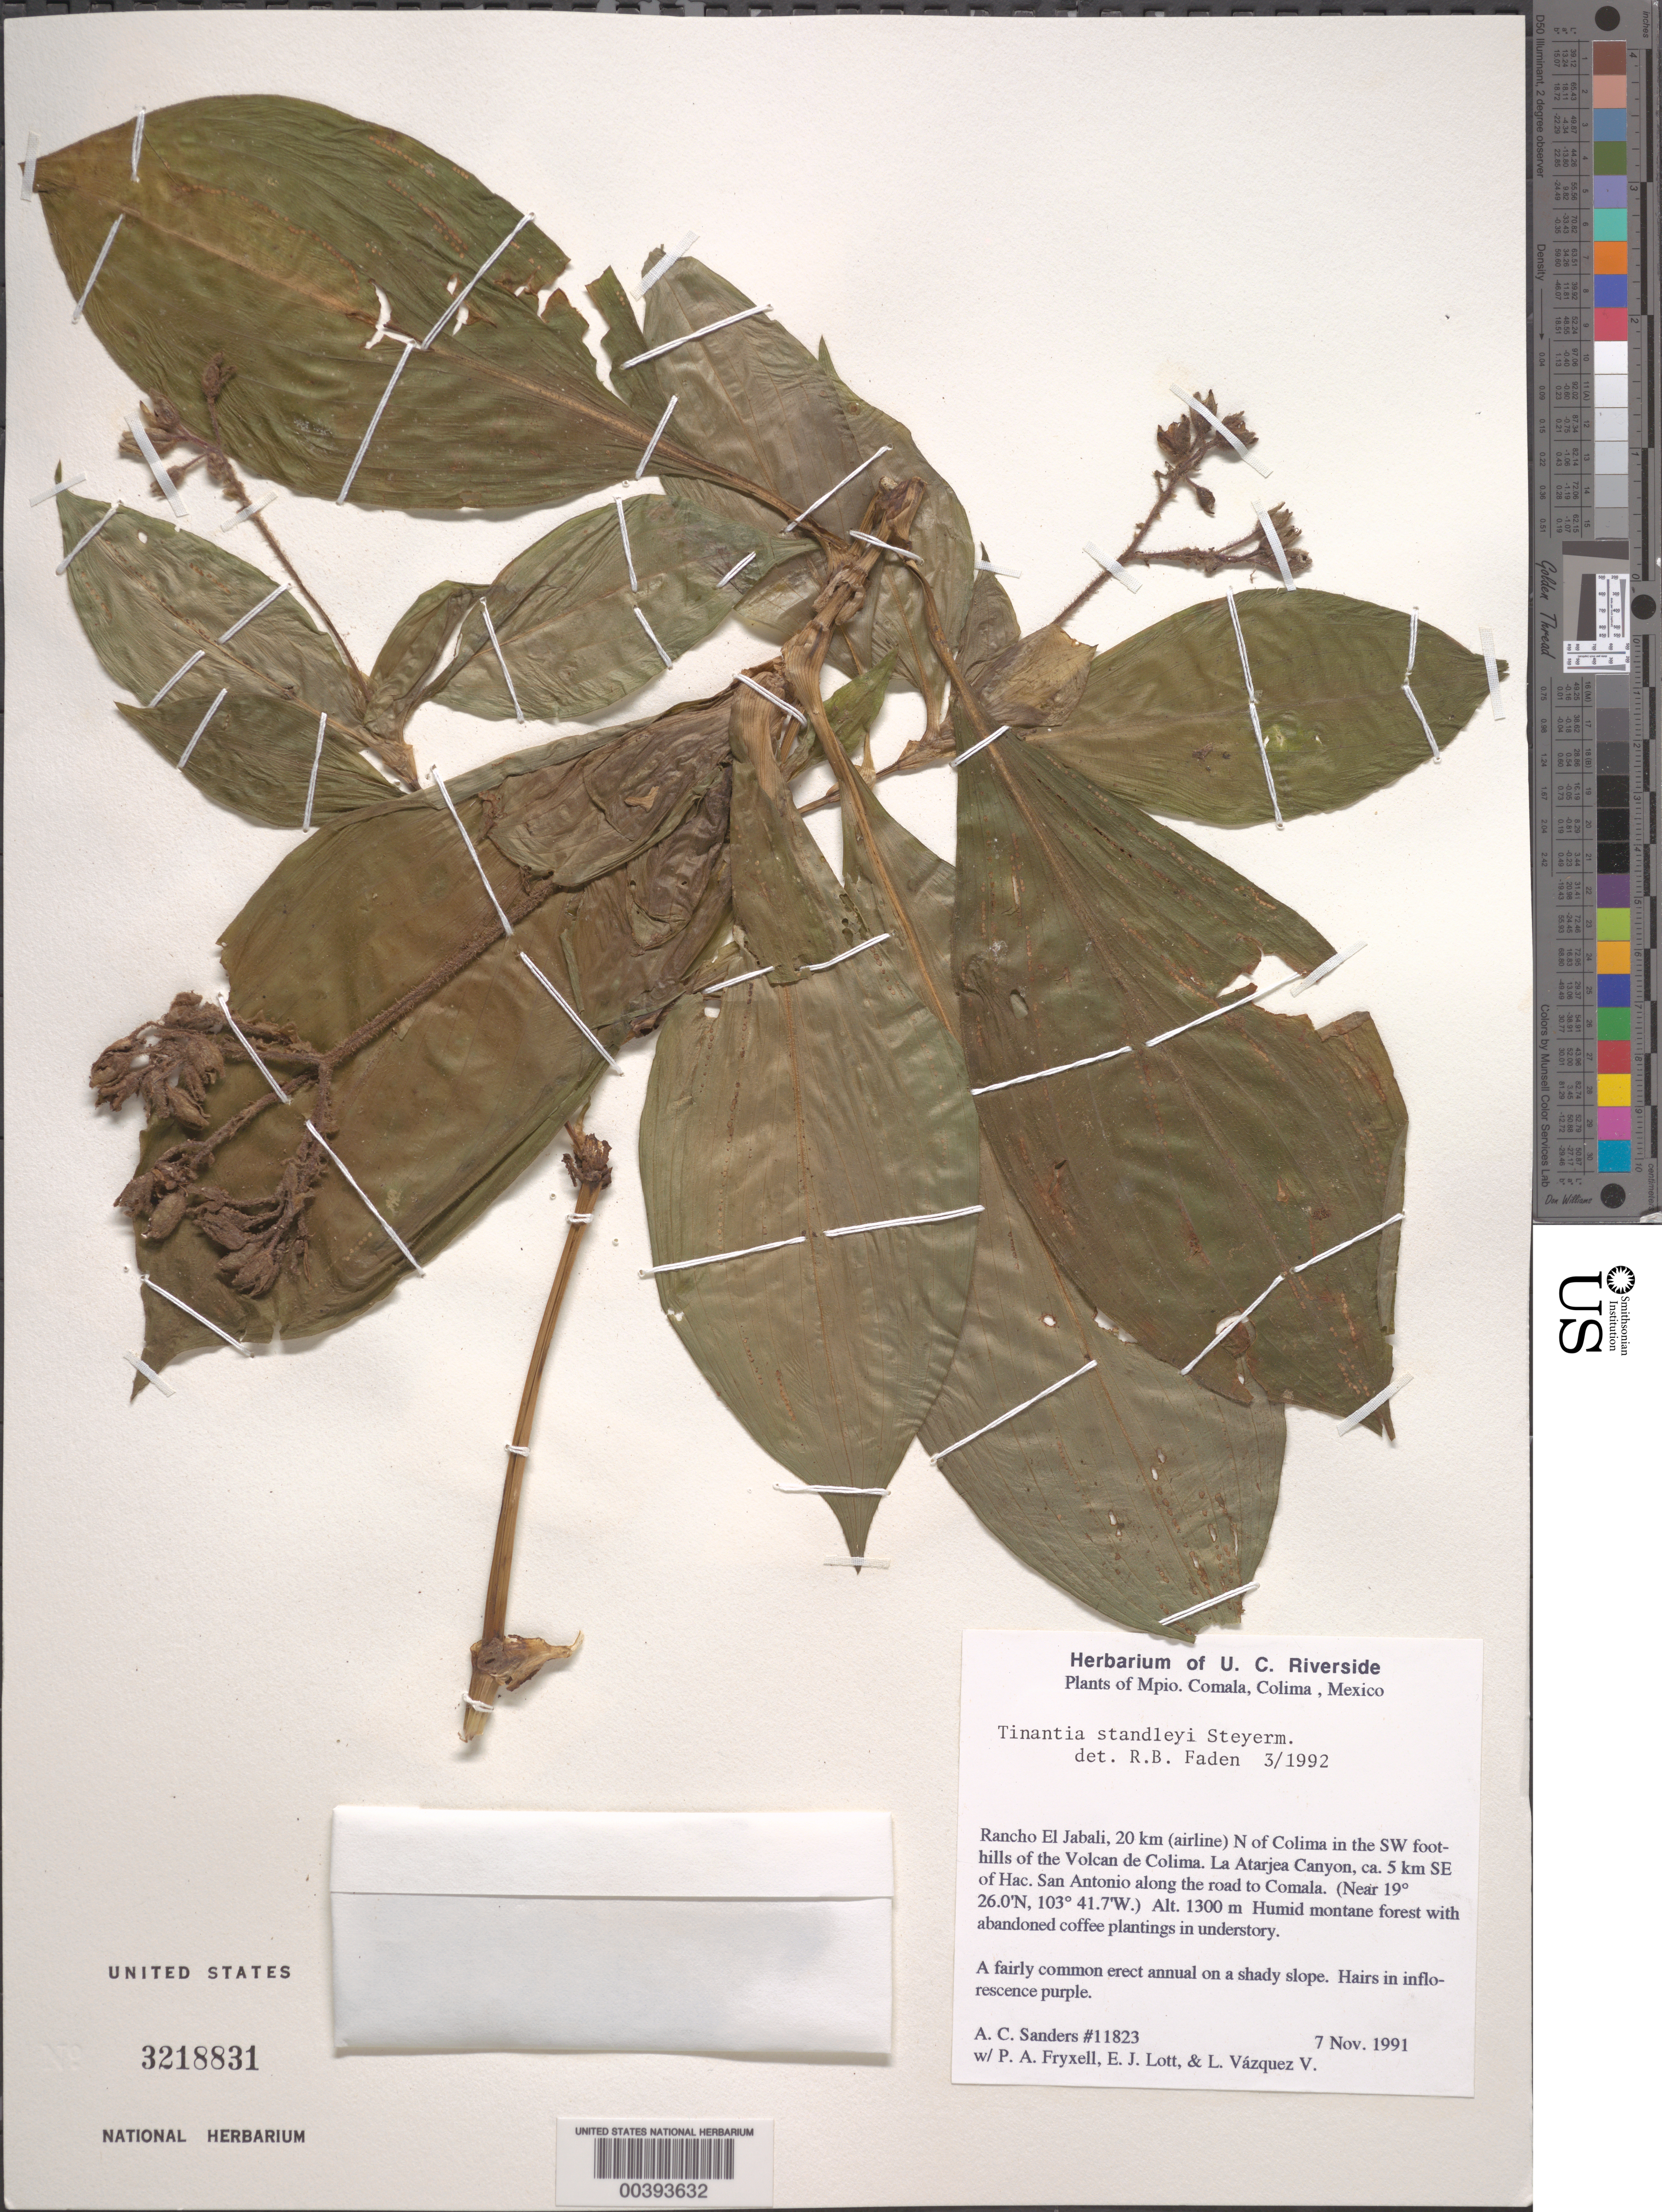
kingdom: Plantae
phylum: Tracheophyta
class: Liliopsida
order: Commelinales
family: Commelinaceae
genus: Tinantia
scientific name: Tinantia standleyi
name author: Steyerm.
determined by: Faden, Robert B., (US), Smithsonian Institution - National Museum of Natural History (UNITED STATES)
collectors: A. Sanders, P. A. Fryxell, E. Lott & L. Vazquez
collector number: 11823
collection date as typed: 07 Nov 1991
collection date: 1991-11-07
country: Mexico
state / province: Colima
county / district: Comala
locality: Rancho El Jabali, 20 km N of Colima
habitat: Humid montane forest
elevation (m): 1300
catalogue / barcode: US 3218831